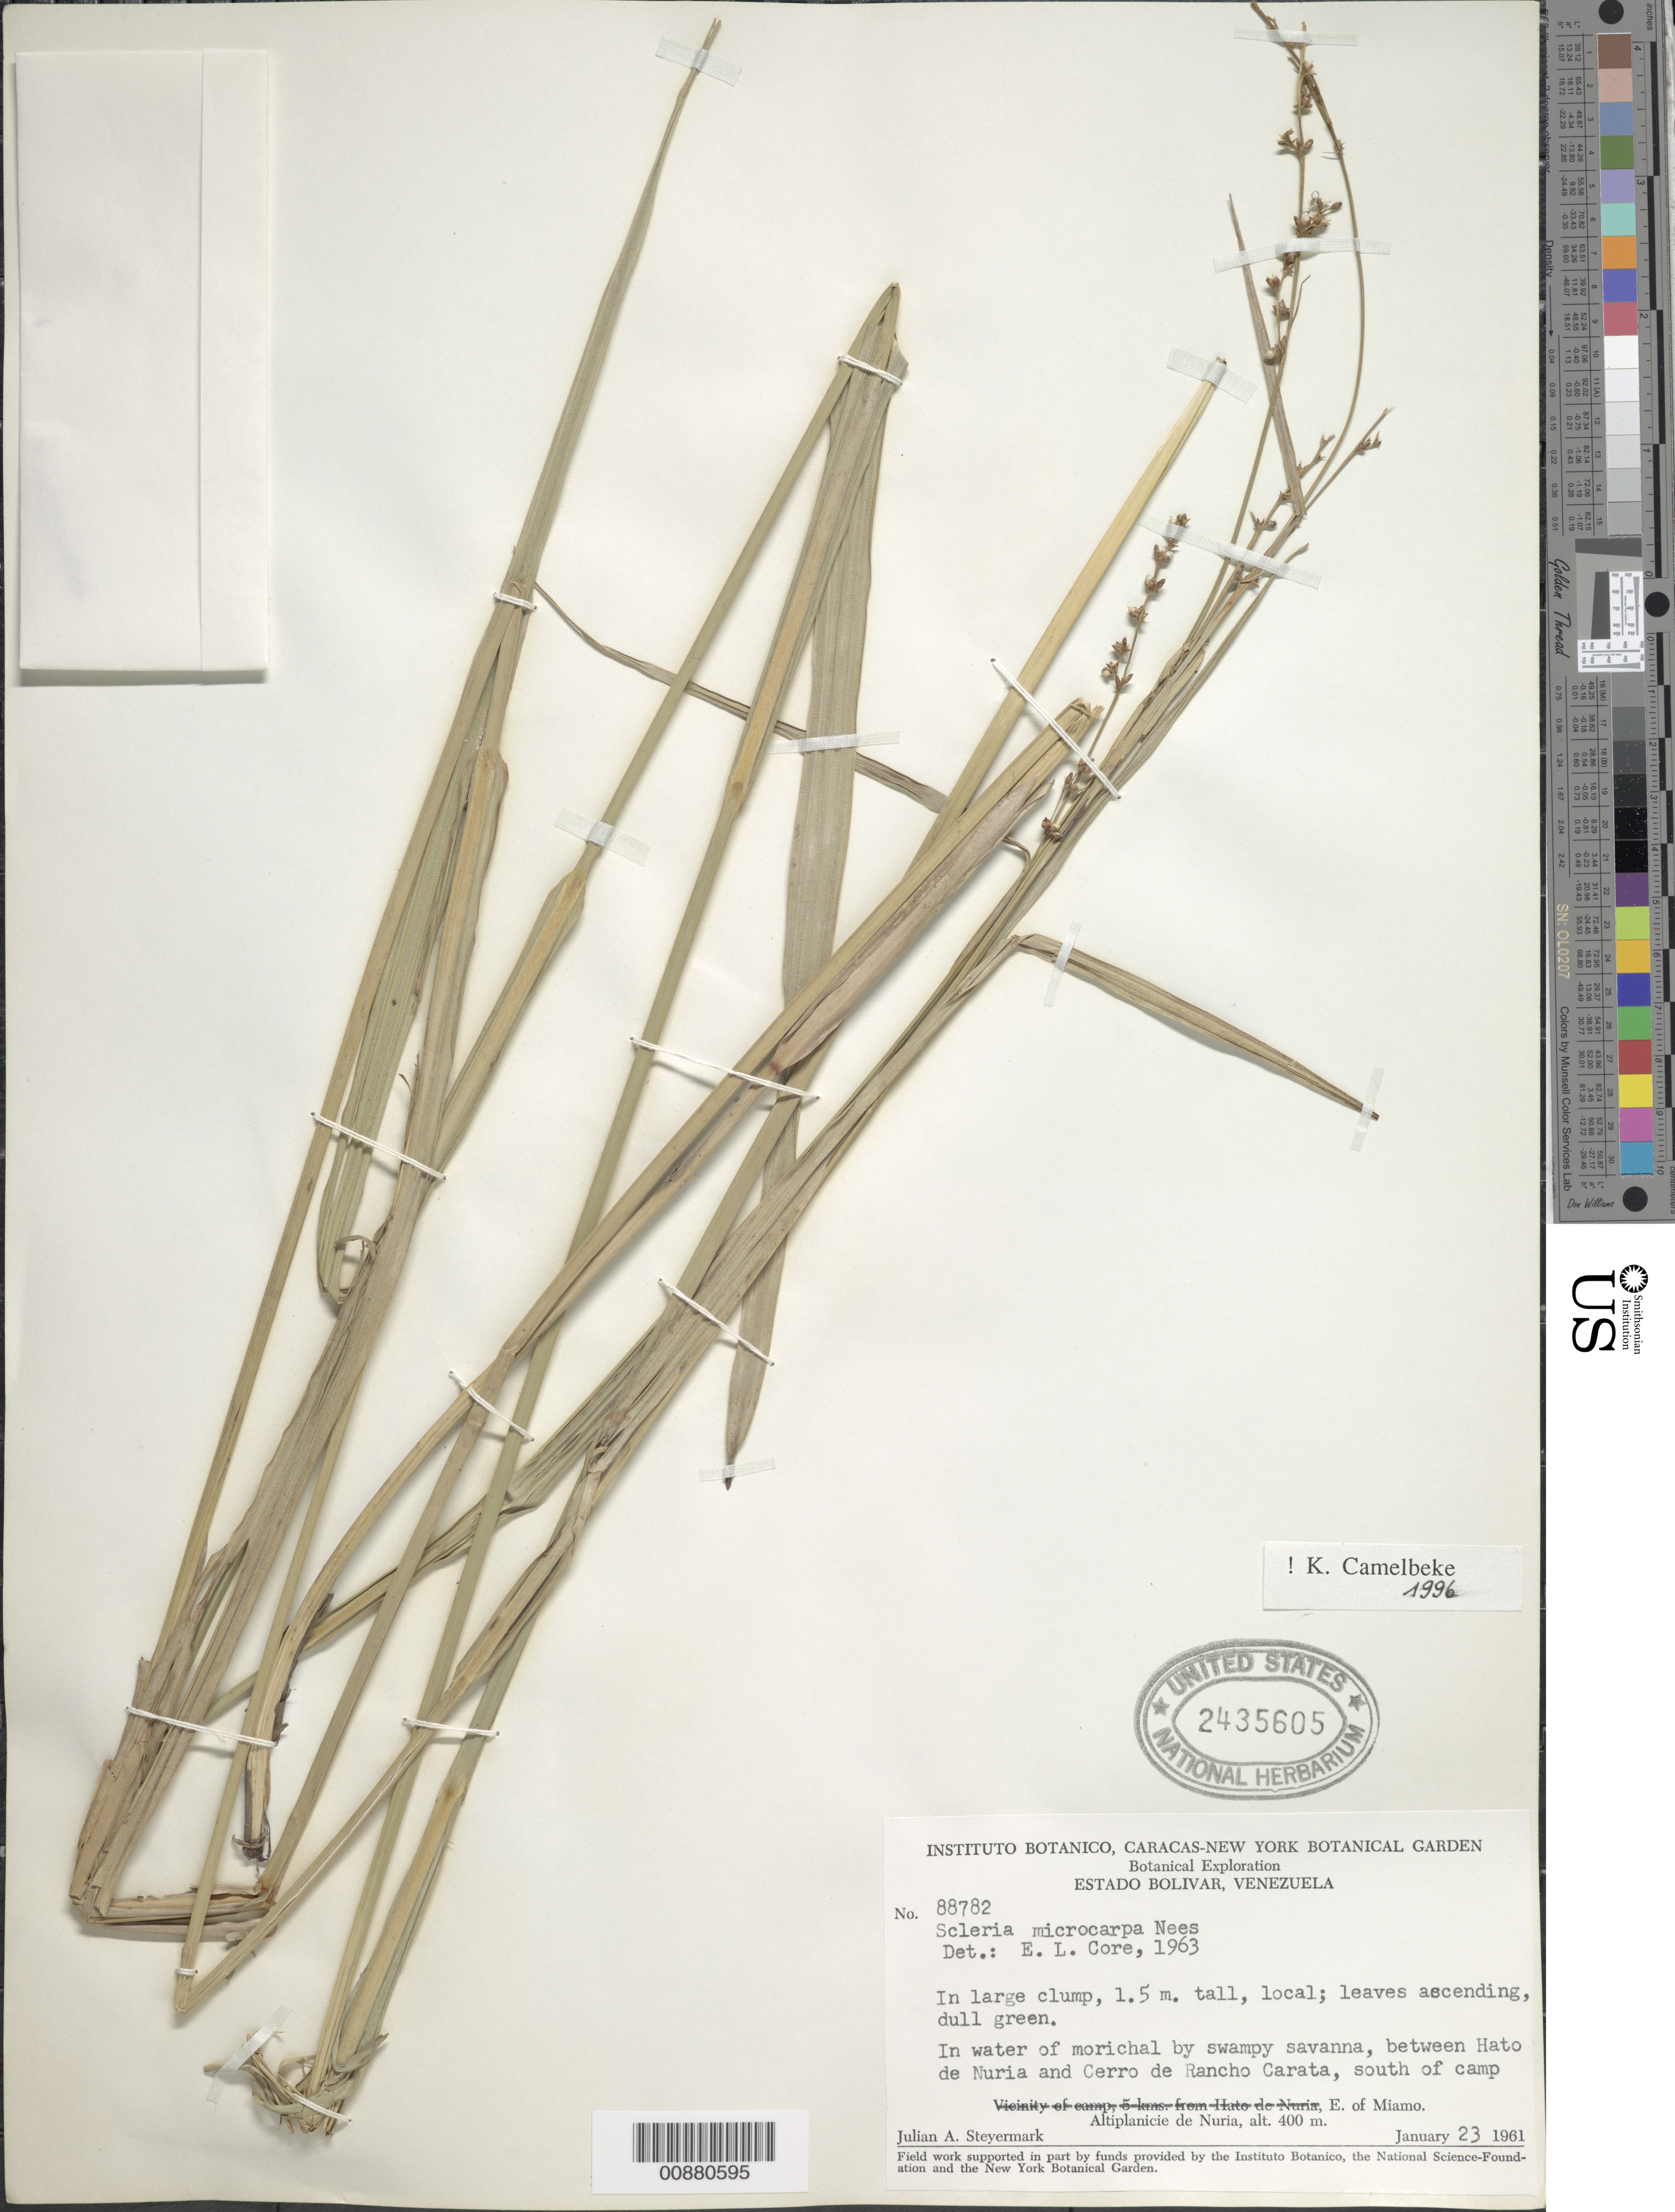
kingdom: Plantae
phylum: Tracheophyta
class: Liliopsida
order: Poales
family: Cyperaceae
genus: Scleria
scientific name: Scleria microcarpa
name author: Nees ex Kunth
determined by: Camelbeke, K.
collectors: J. Steyermark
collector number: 88782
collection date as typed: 23-Jan-61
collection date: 1961-01-23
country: Venezuela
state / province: Bolívar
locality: Altiplanicie de Nuria, E of Miamo, between Hato de Nuria and Cerro de Rancho Carata, south of camp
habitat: In water of morichal by swampysavanna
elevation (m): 400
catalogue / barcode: US 2435605